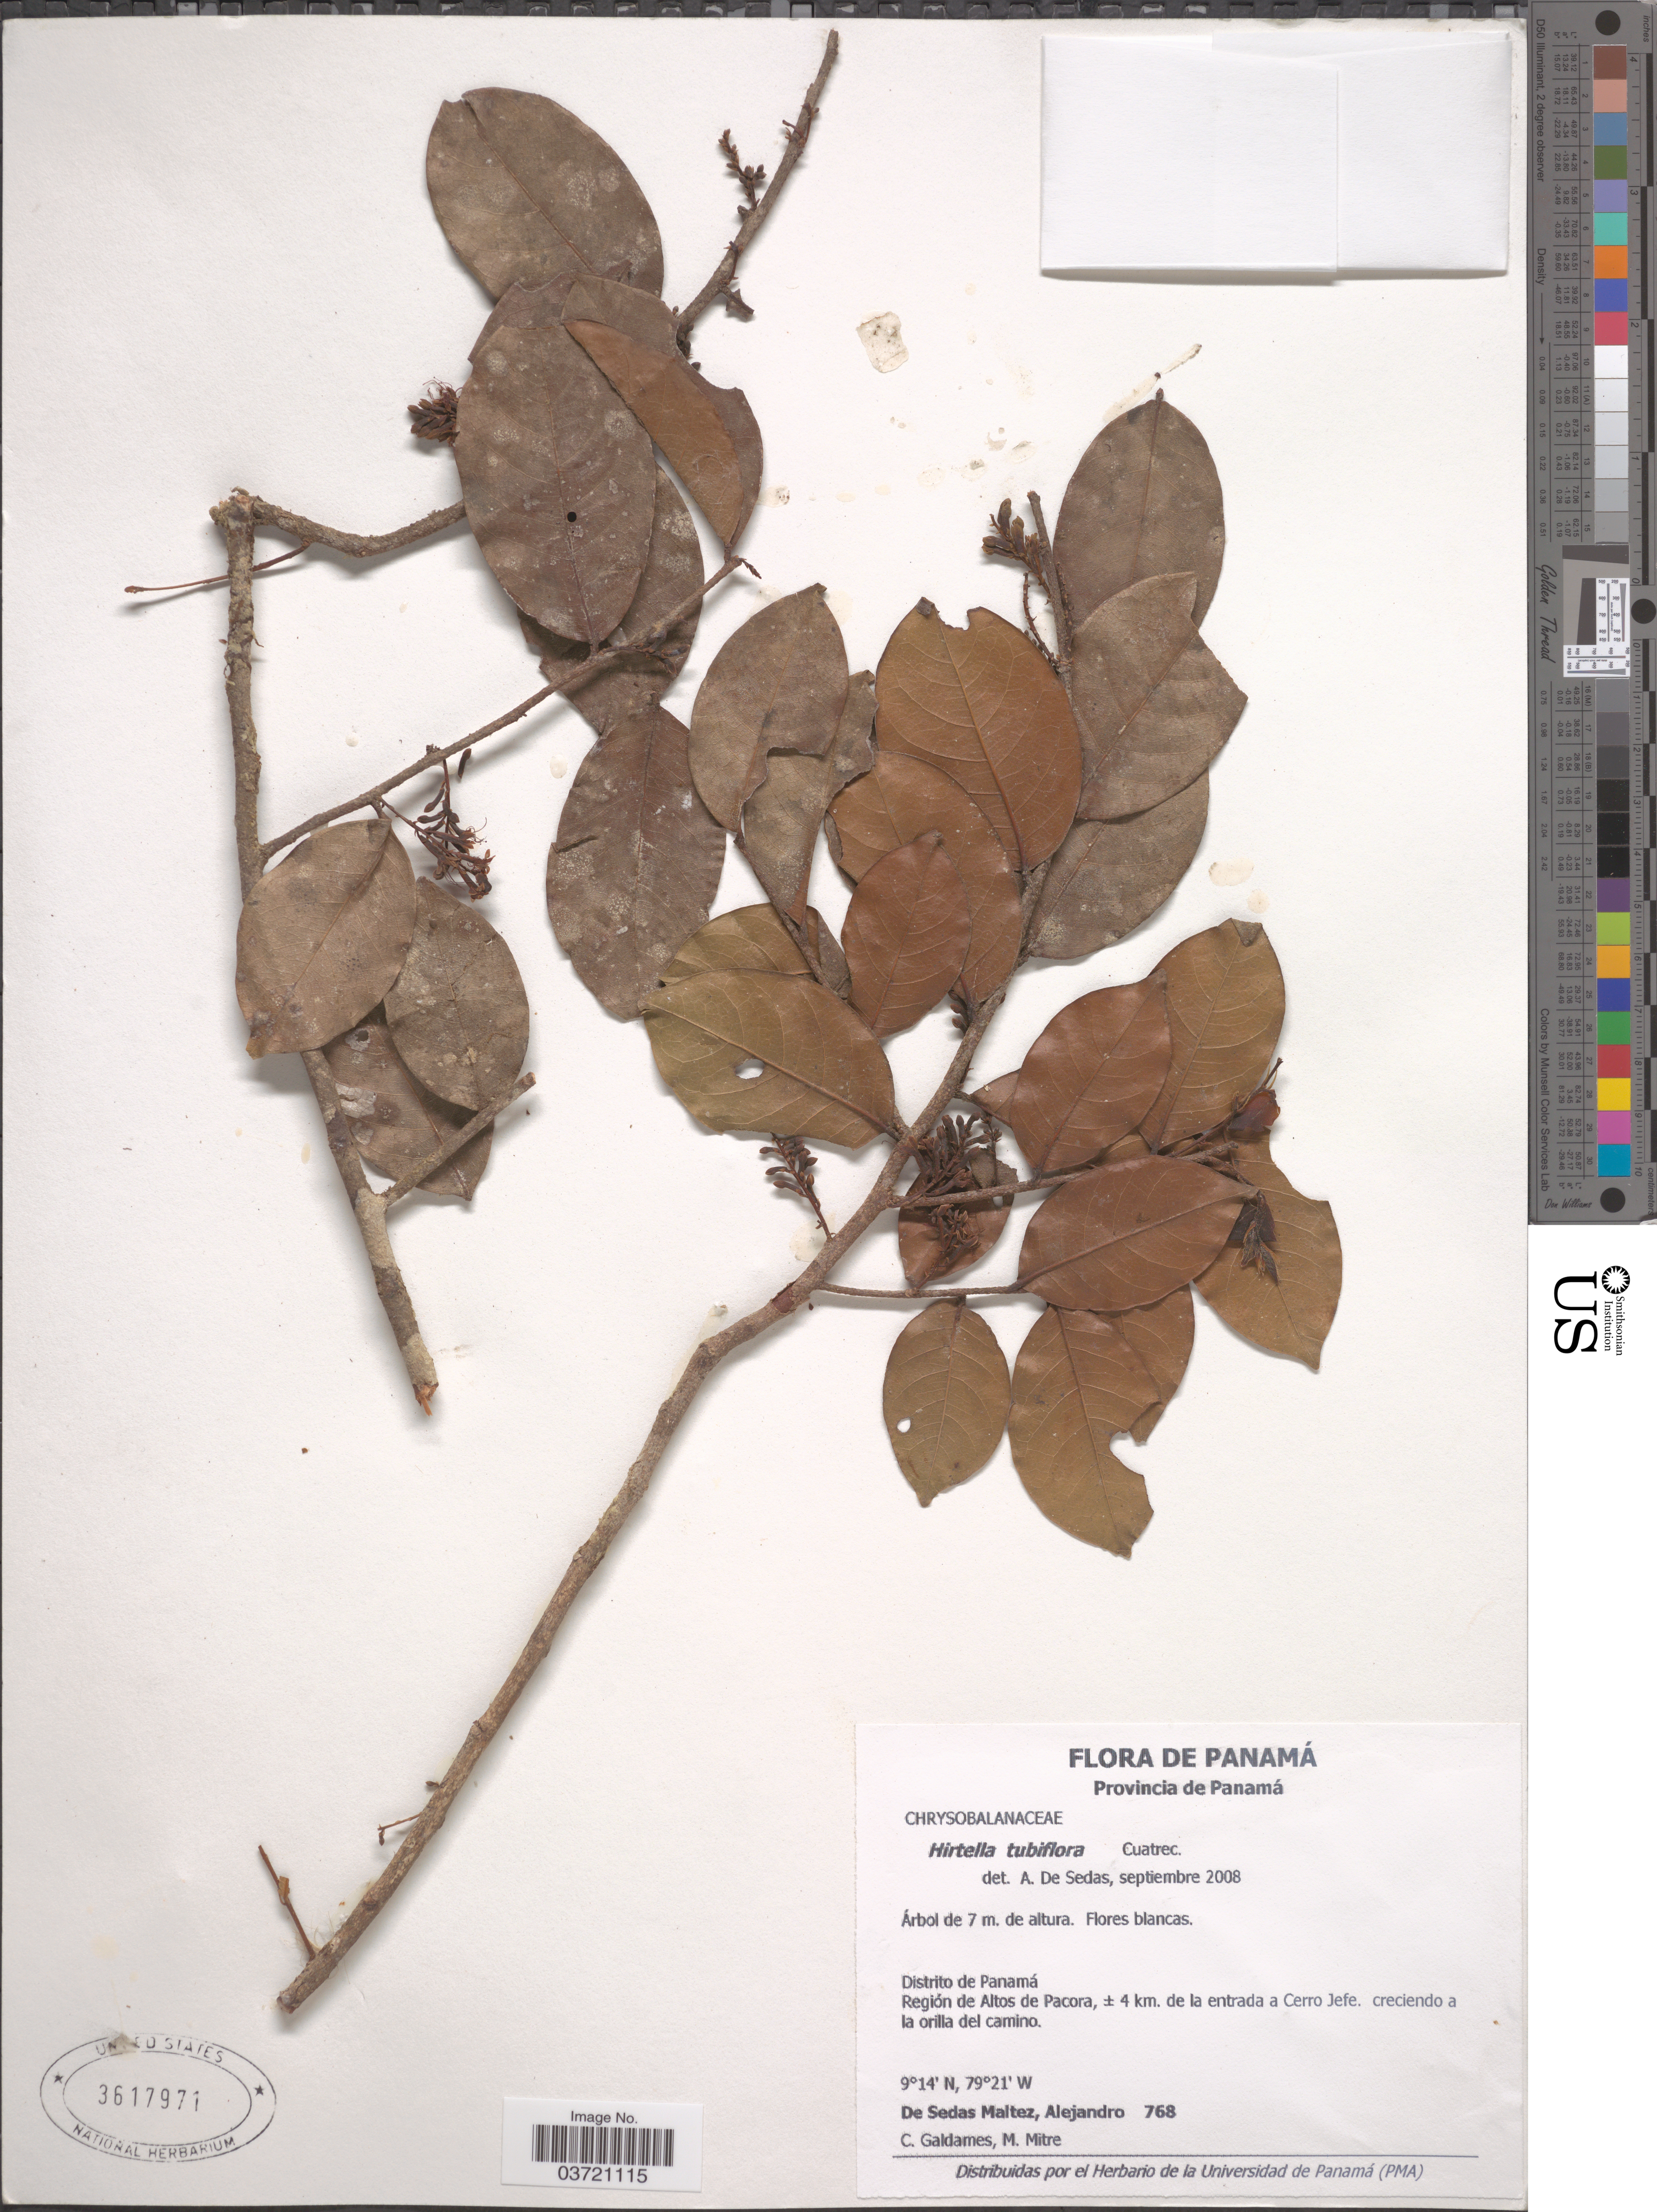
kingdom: Plantae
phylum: Tracheophyta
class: Magnoliopsida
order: Malpighiales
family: Chrysobalanaceae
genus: Hirtella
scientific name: Hirtella tubiflora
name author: Cuatrec.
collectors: A. De Sedas Maltez, C. Galdames & M. Mitre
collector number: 768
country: Panama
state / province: Panamá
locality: Distrito de Panamá. Región de Altos de Pacora, ± 4 km. de la entrada a Cerro Jefe. creciendo a la orilla del camino.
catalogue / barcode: US 3617971